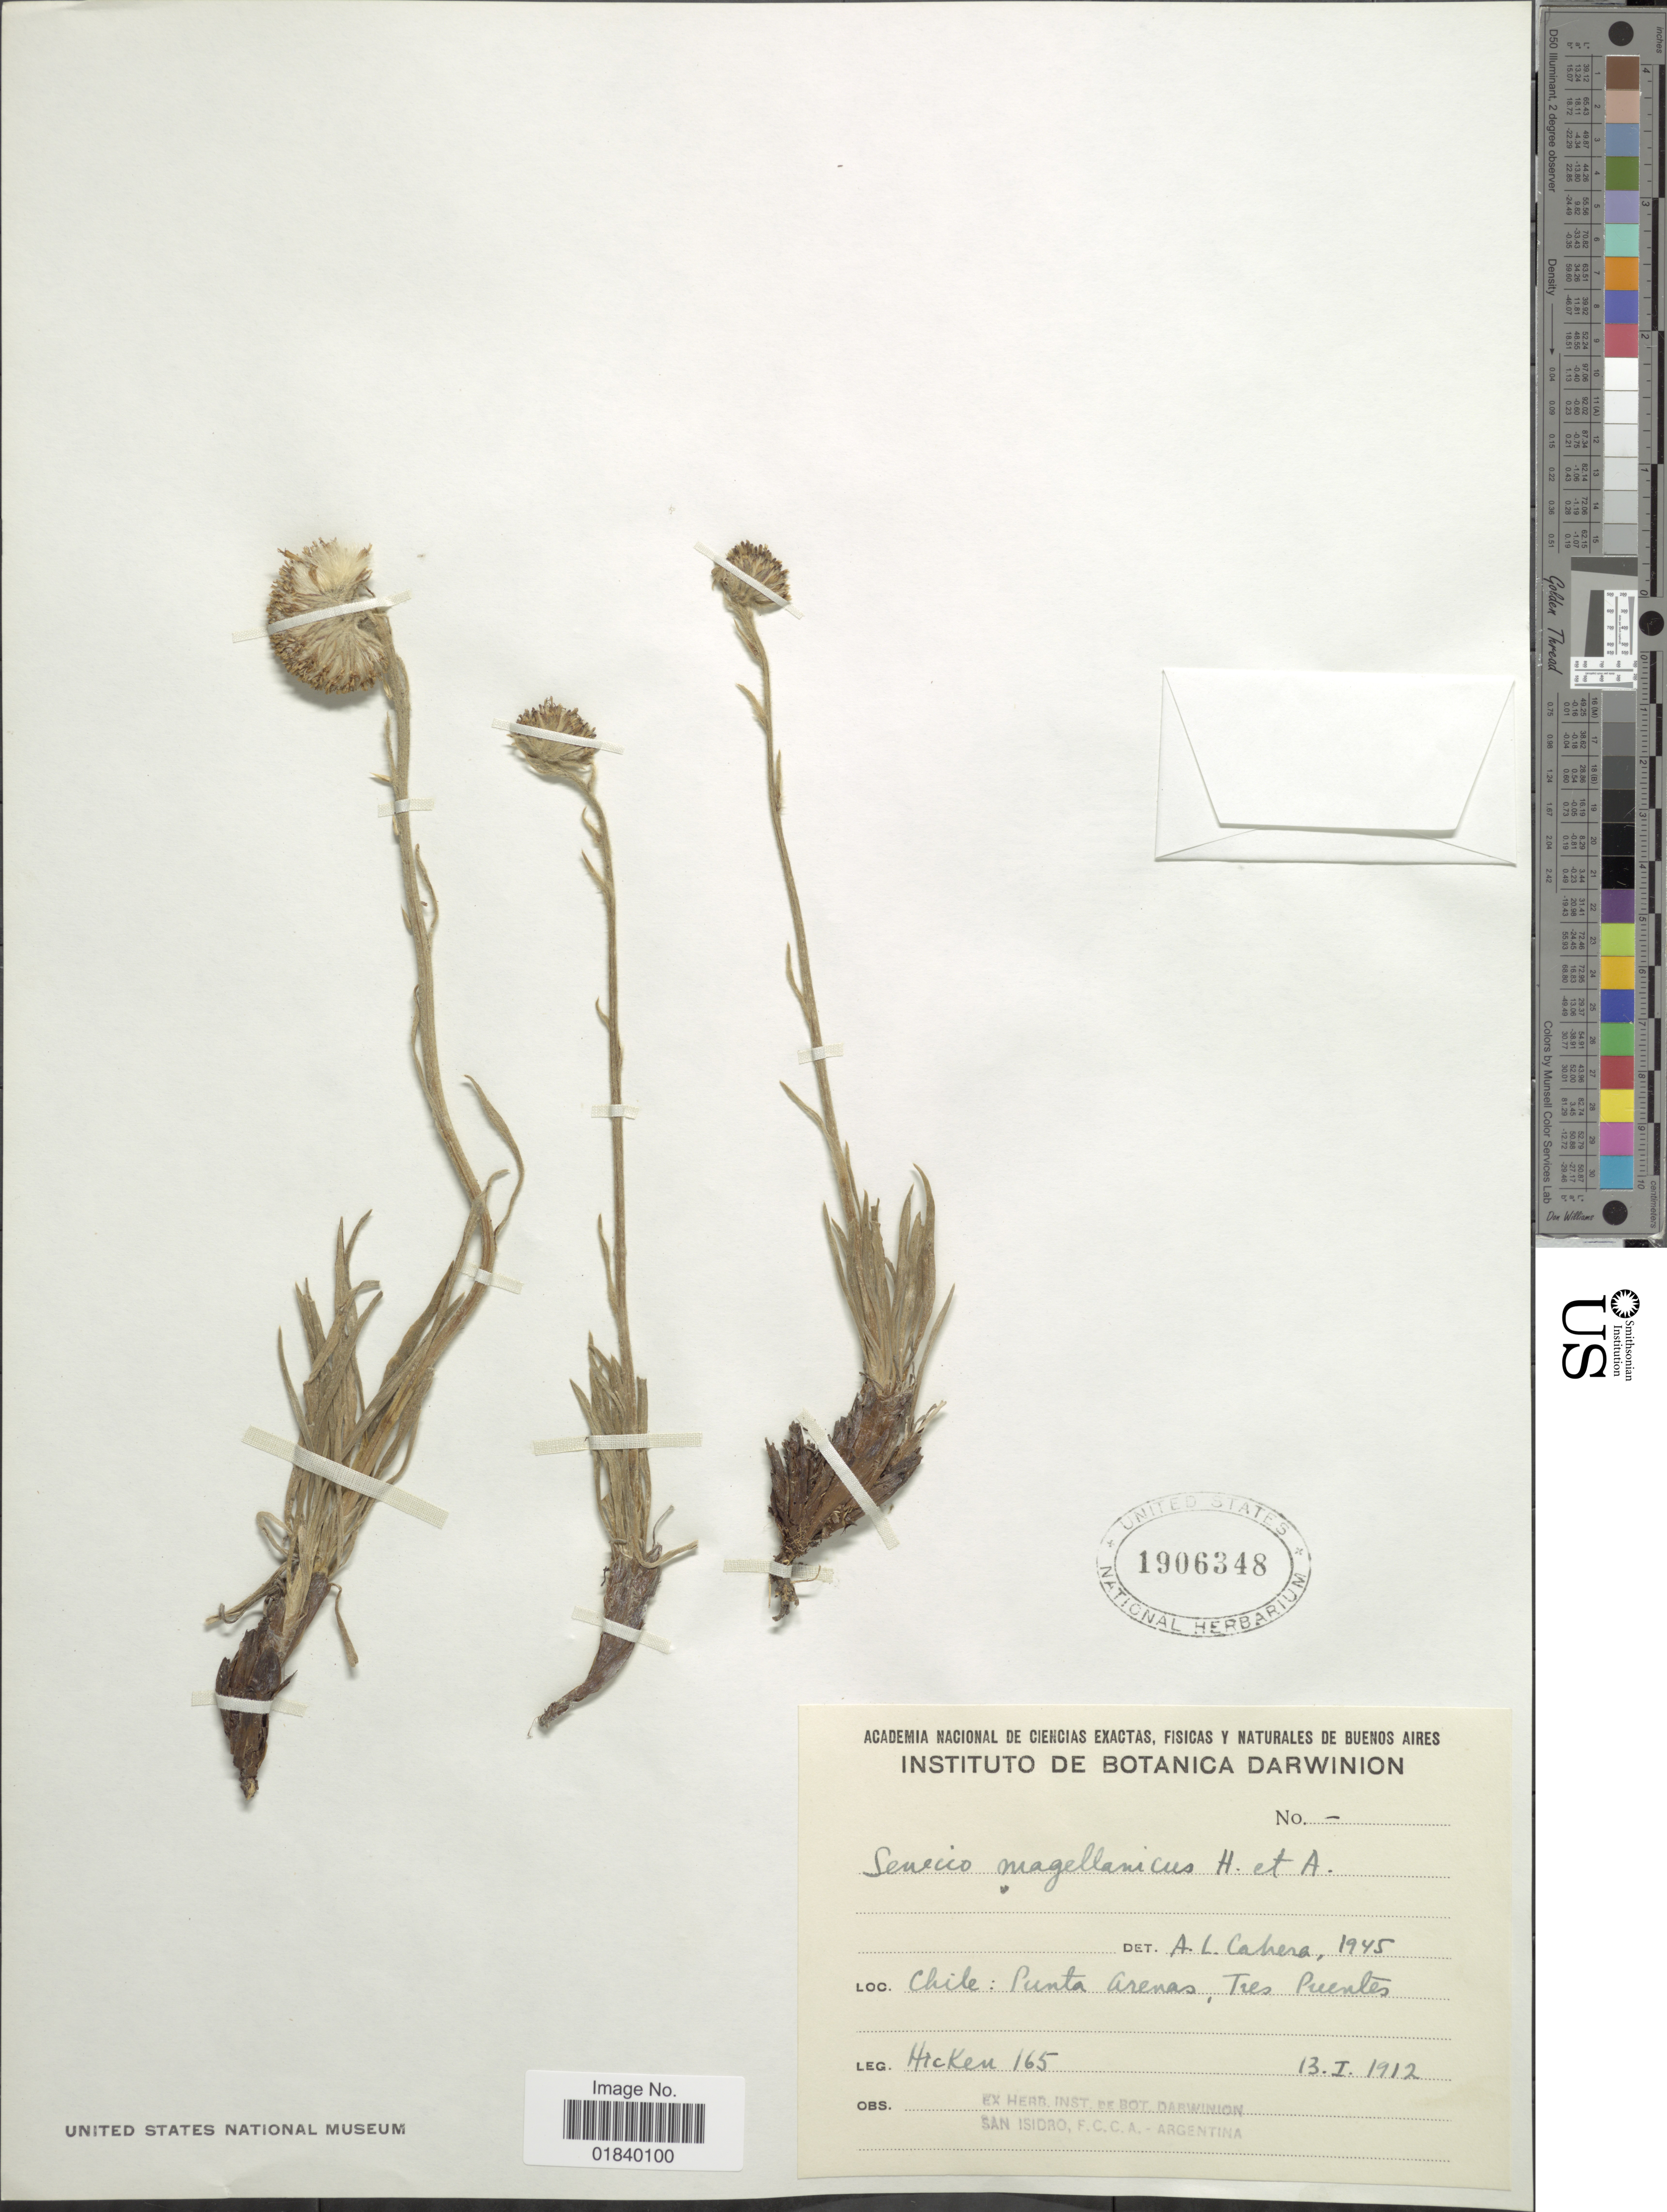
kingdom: Plantae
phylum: Tracheophyta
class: Magnoliopsida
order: Asterales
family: Asteraceae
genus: Senecio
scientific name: Senecio magellanicus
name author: Hook. & Arn.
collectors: C. M. Hicken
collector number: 165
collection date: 1912-01-13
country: Chile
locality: Chile: Punta Arenas, Tres Puentes.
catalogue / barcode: US 1906348